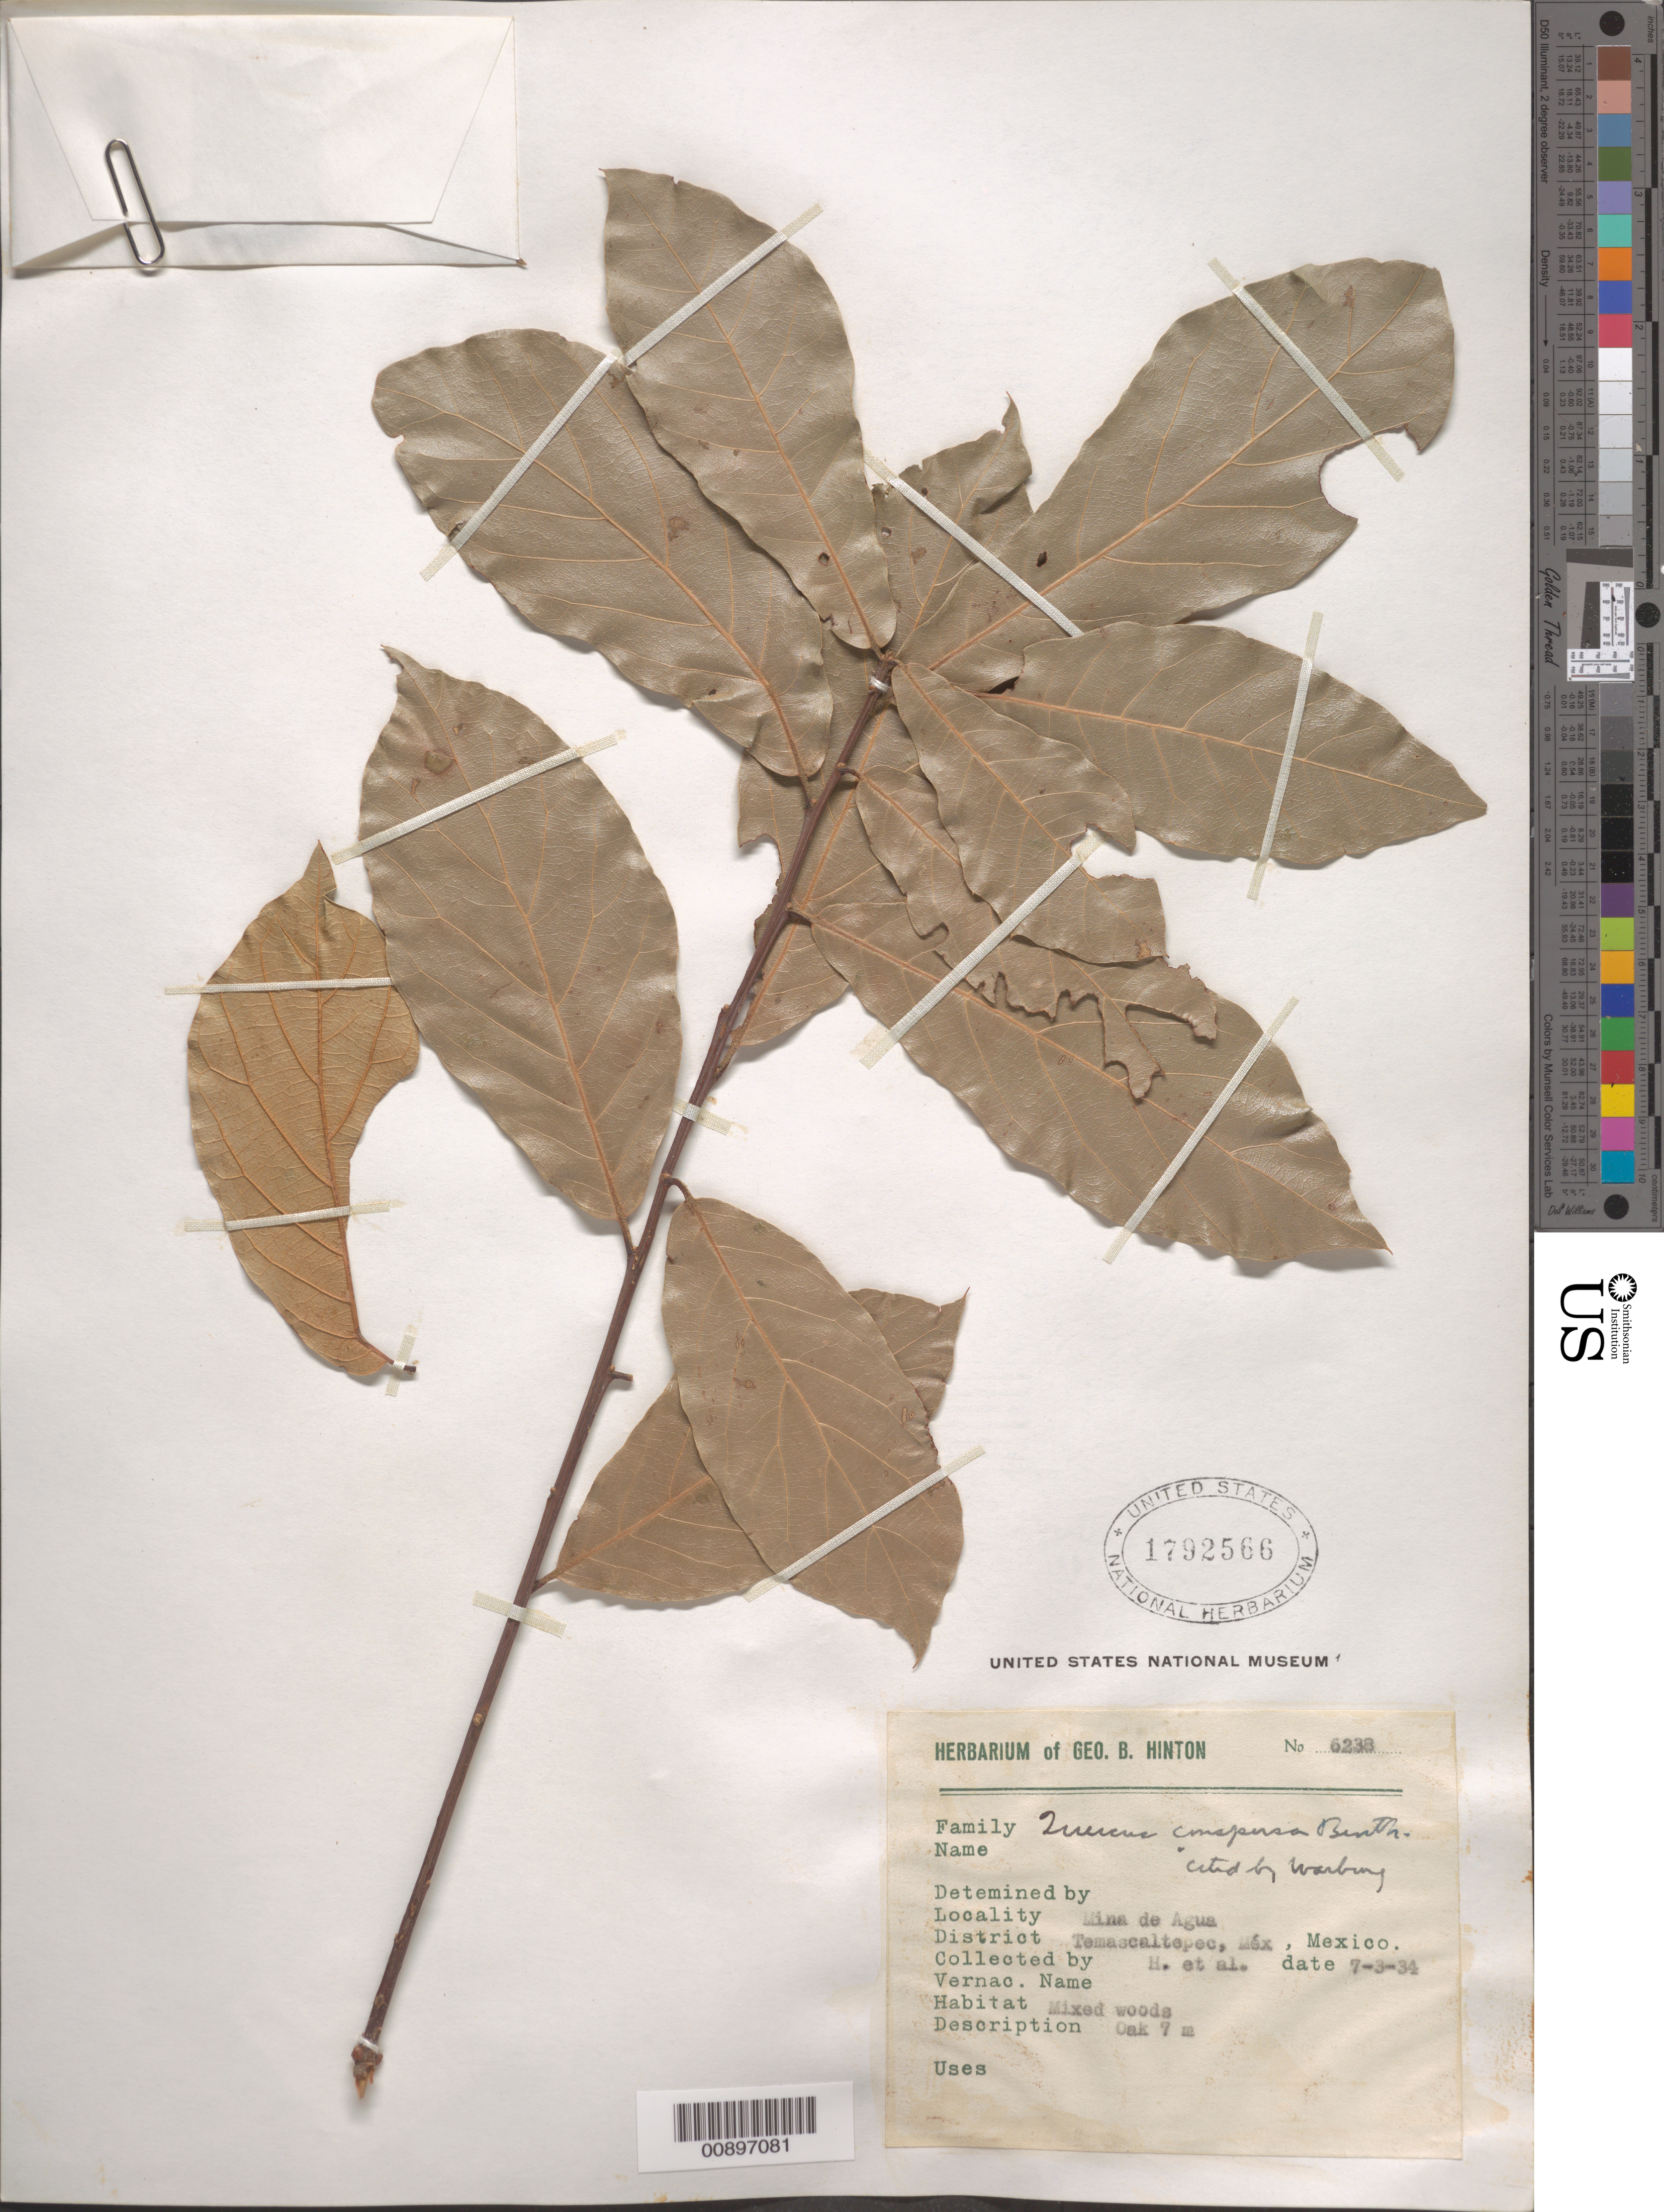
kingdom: Plantae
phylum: Tracheophyta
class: Magnoliopsida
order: Fagales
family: Fagaceae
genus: Quercus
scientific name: Quercus conspersa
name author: Benth.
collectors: G. B. Hinton & et al.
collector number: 6238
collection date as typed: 03 Jul 1934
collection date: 1934-07-03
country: Mexico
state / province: México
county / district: Temascaltepec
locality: Mina de Agua, District Temascaltepec, México.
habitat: Mixed woods.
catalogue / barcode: US 1792566